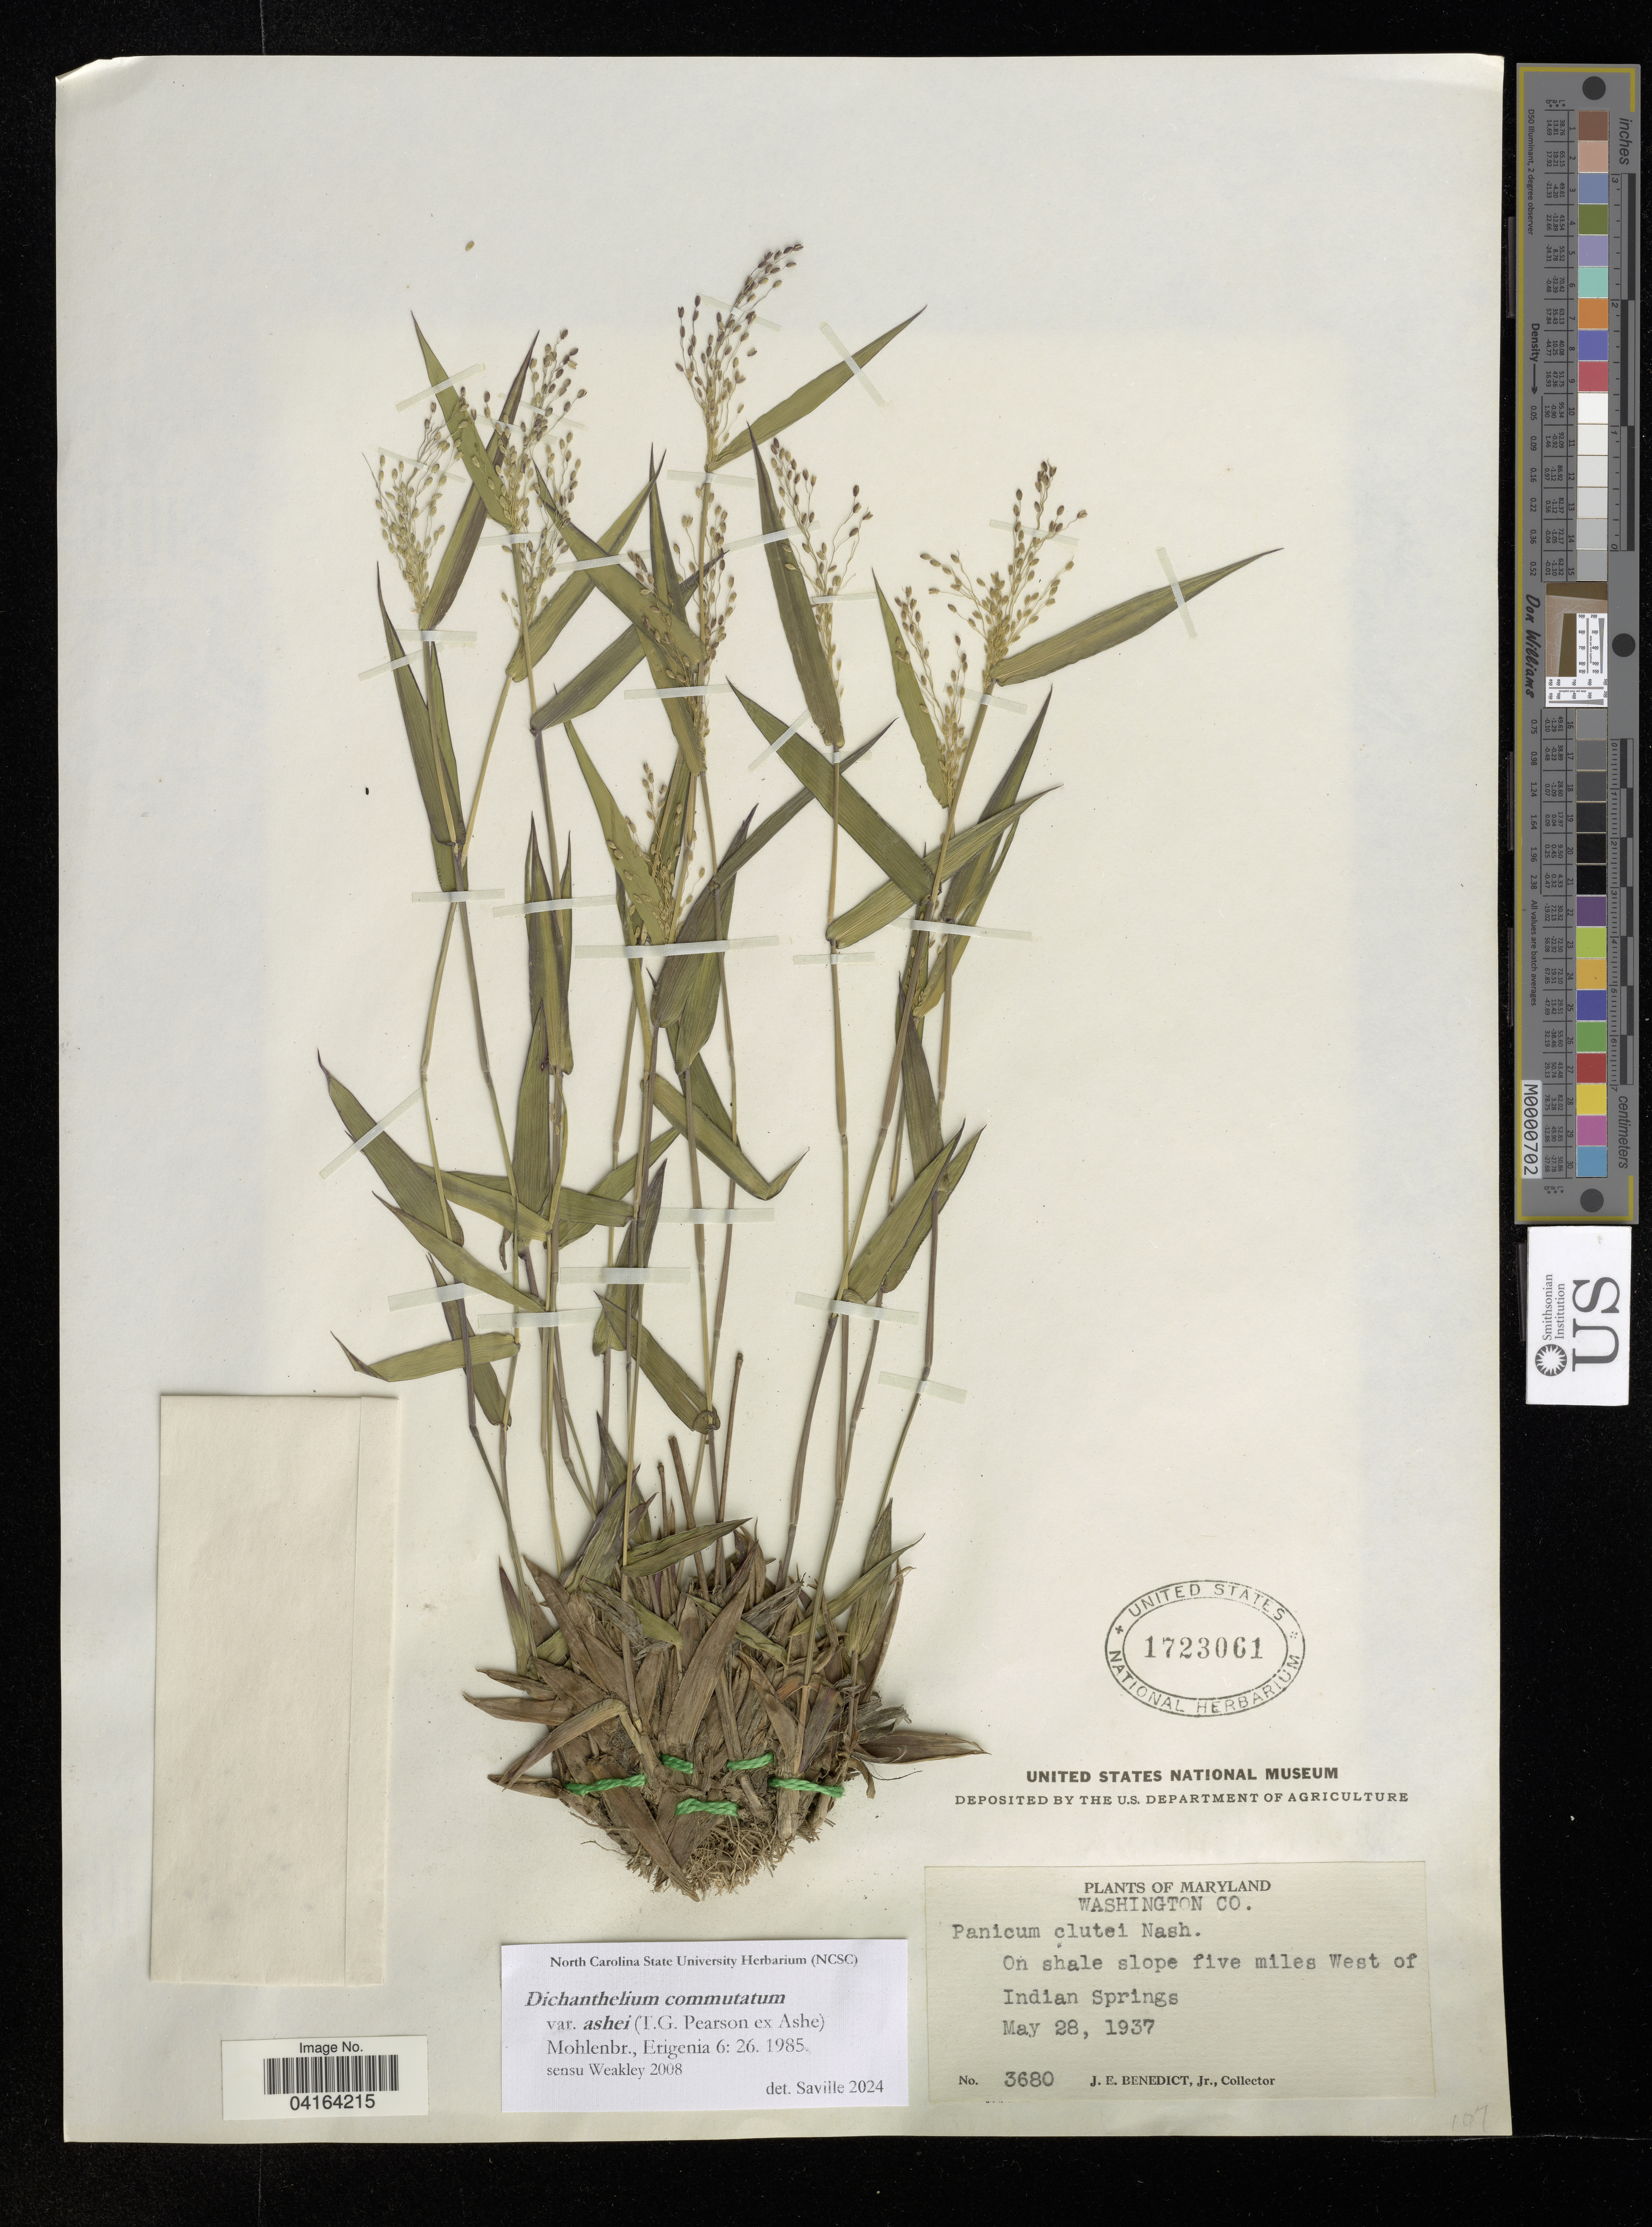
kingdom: Plantae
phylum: Tracheophyta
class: Liliopsida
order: Poales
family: Poaceae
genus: Dichanthelium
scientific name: Dichanthelium commutatum var. ashei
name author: (T.G. Pearson ex Ashe) Mohlenbr.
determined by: Saville, A. C., (NCSC), North Carolina State University (UNITED STATES)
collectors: J. Benedict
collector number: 3680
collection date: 1937-05-28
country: United States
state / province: Maryland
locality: Washington Co. Five miles West of Indian Springs.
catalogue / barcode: US 1723061